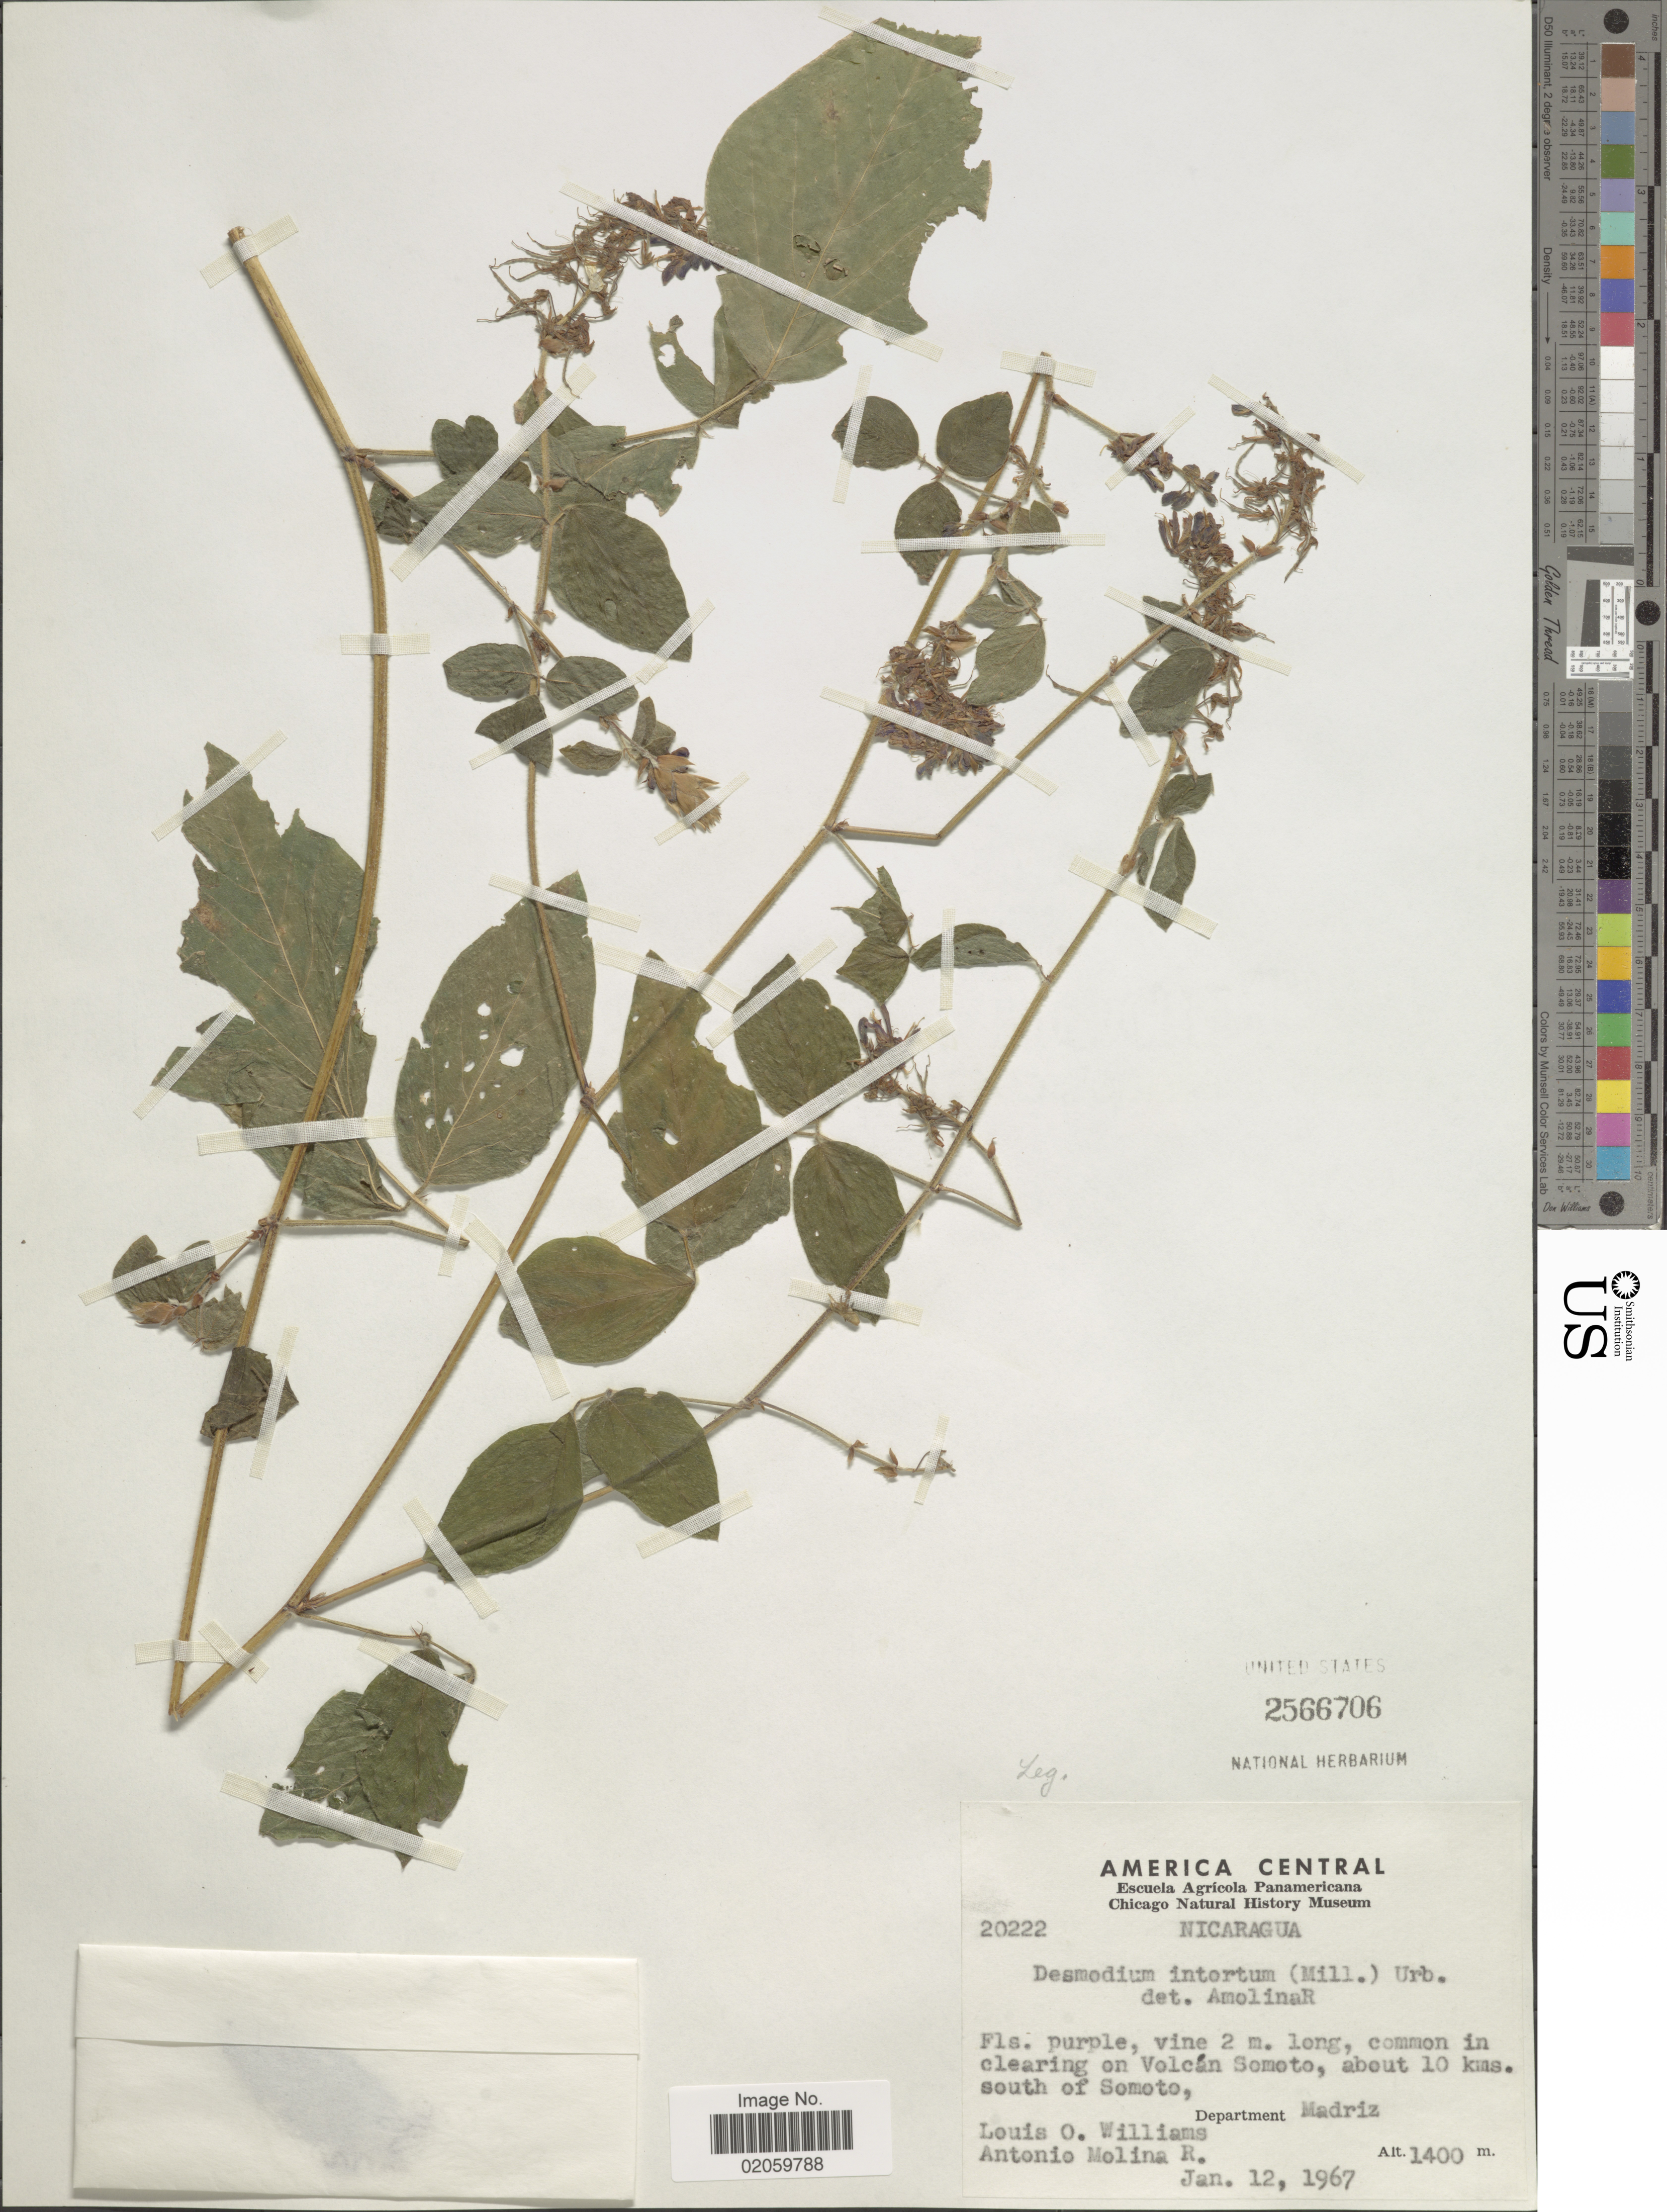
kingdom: Plantae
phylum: Tracheophyta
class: Magnoliopsida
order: Fabales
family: Fabaceae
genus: Desmodium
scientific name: Desmodium intortum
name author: (Mill.) Urb.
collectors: L. O. Williams & A. Molina R.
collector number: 20222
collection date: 1967-01-12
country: Nicaragua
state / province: Madriz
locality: Voclan Somoto, about 10 kms south of Somoto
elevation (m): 1400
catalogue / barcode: US 2566706